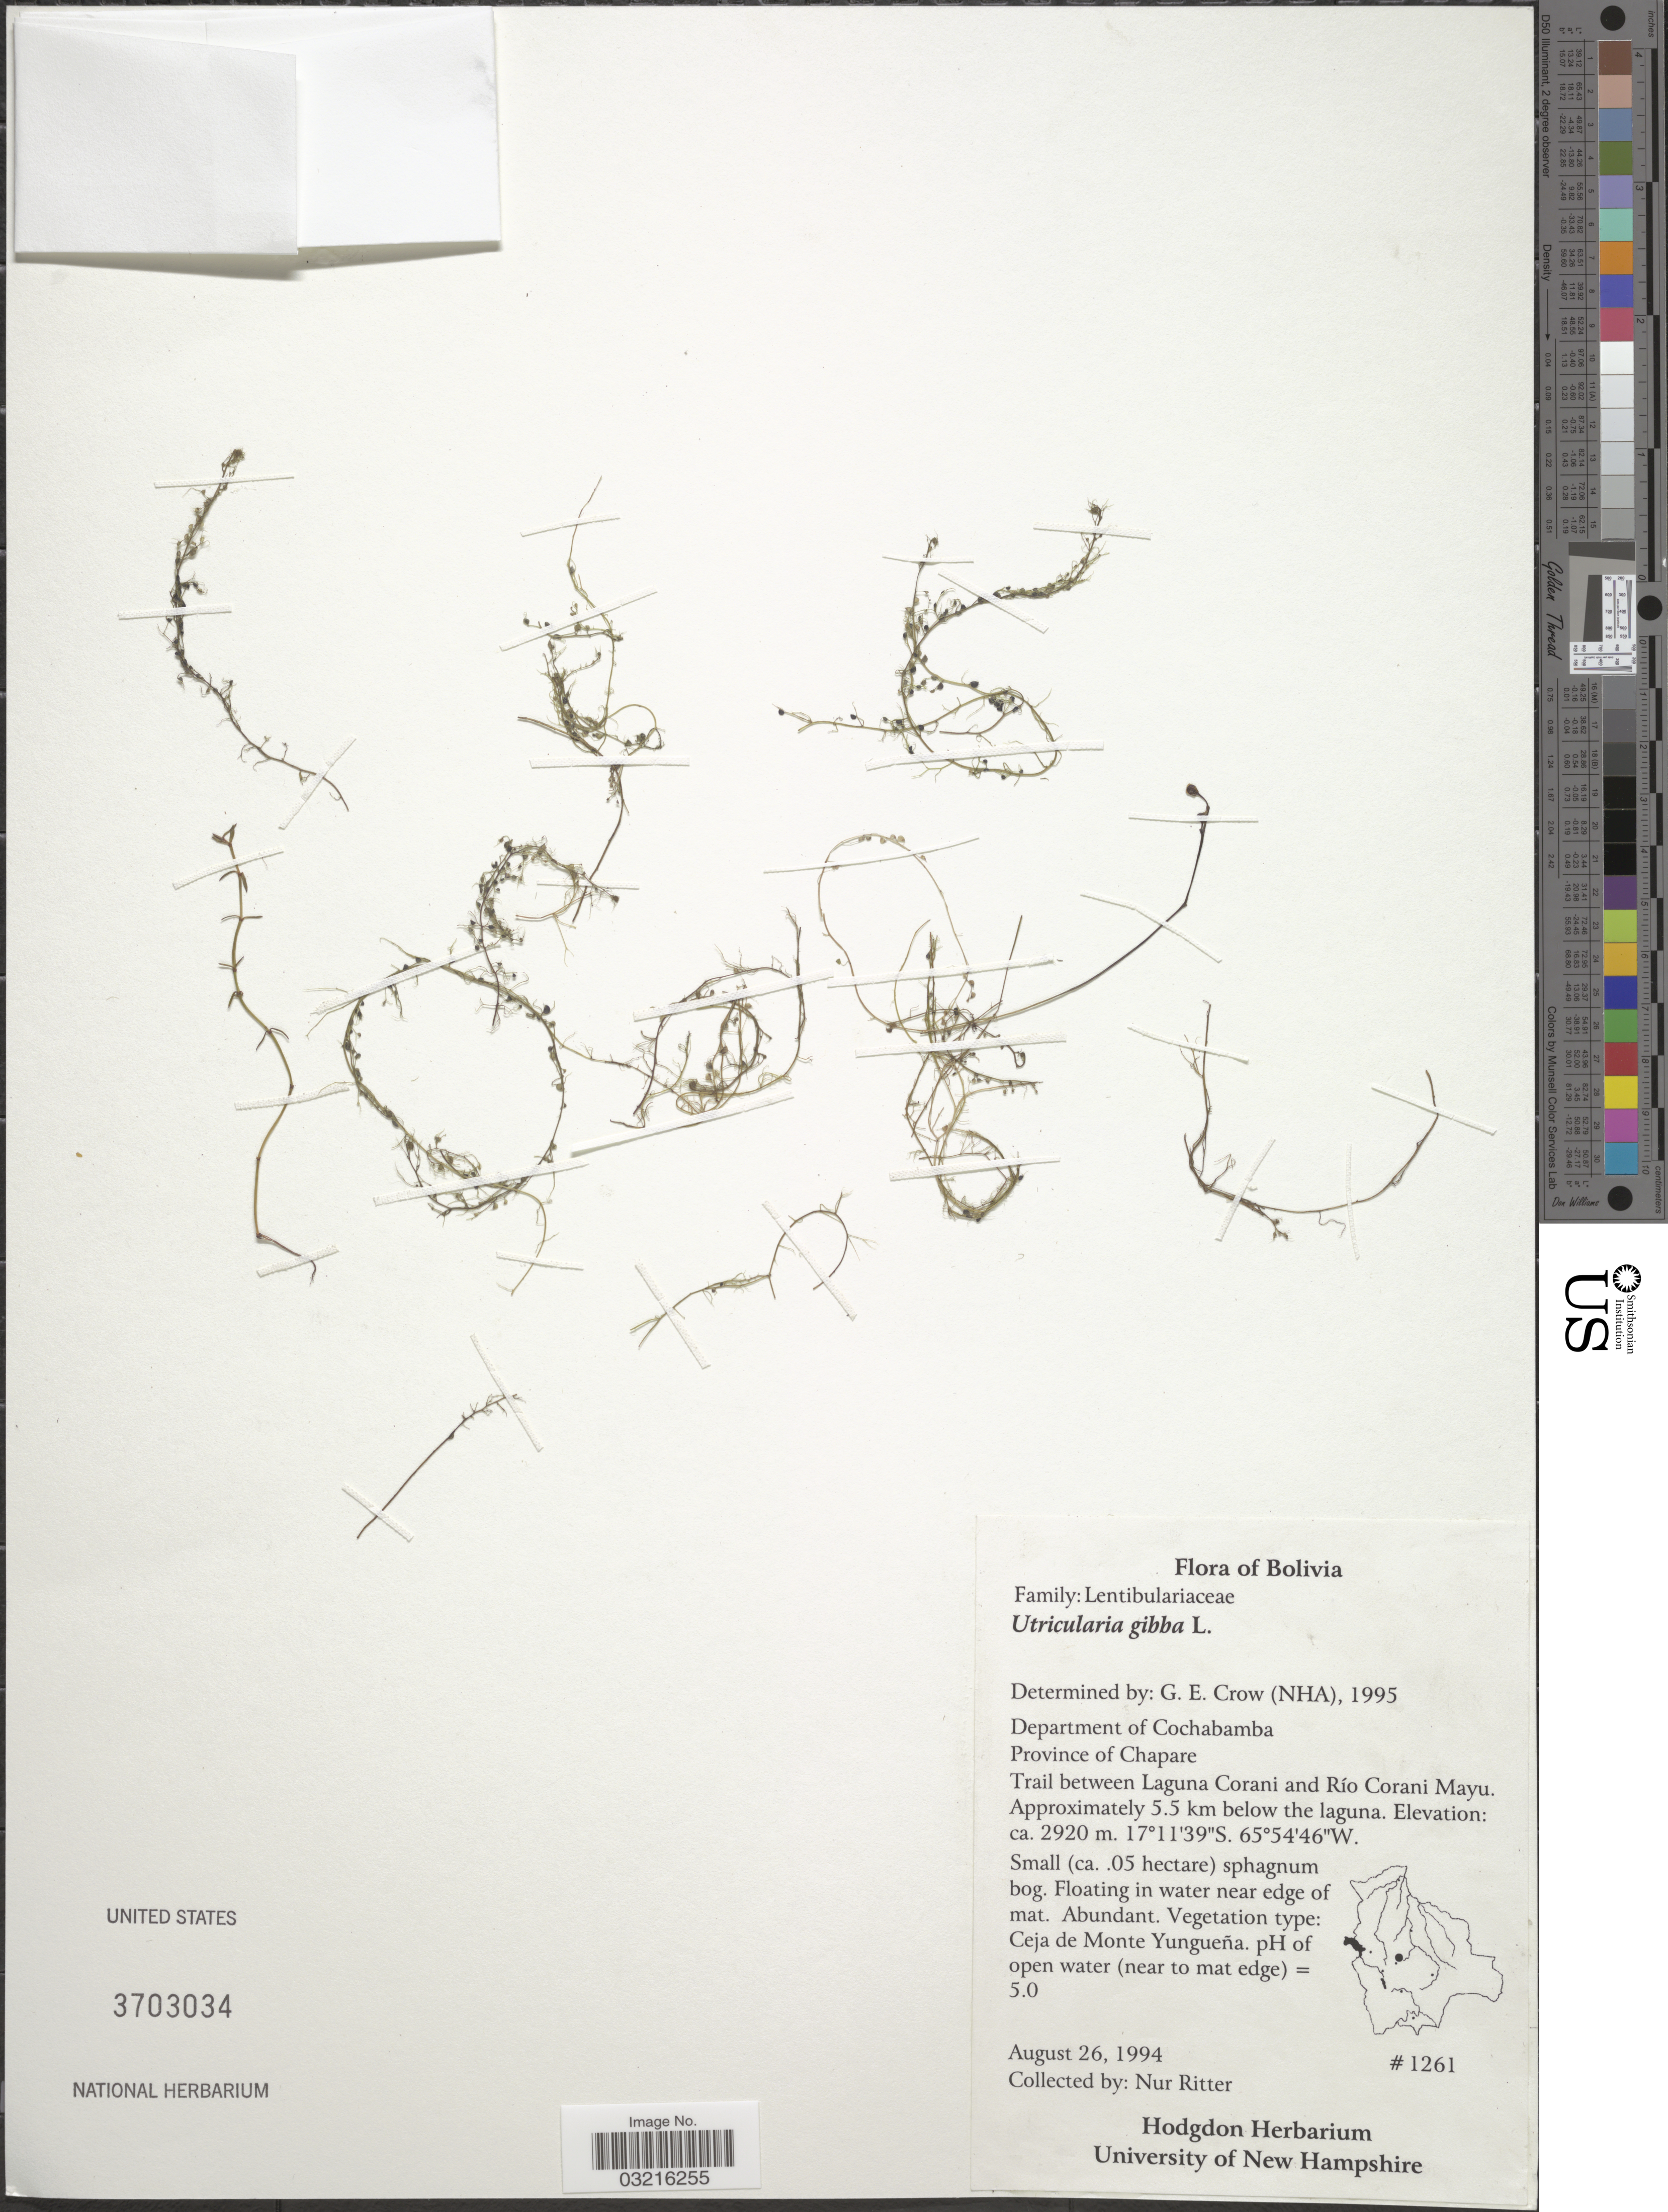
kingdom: Plantae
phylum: Tracheophyta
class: Magnoliopsida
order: Lamiales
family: Lentibulariaceae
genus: Utricularia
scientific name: Utricularia gibba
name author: L.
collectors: N. Ritter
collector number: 1261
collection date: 1994-08-26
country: Bolivia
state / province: Cochabamba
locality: Department of Cochabamba. Province of Chapare. Trail between Laguna Corani and Río Corani Mayu. Approximately 5.5 km below the laguna.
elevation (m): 2920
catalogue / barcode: US 3703034